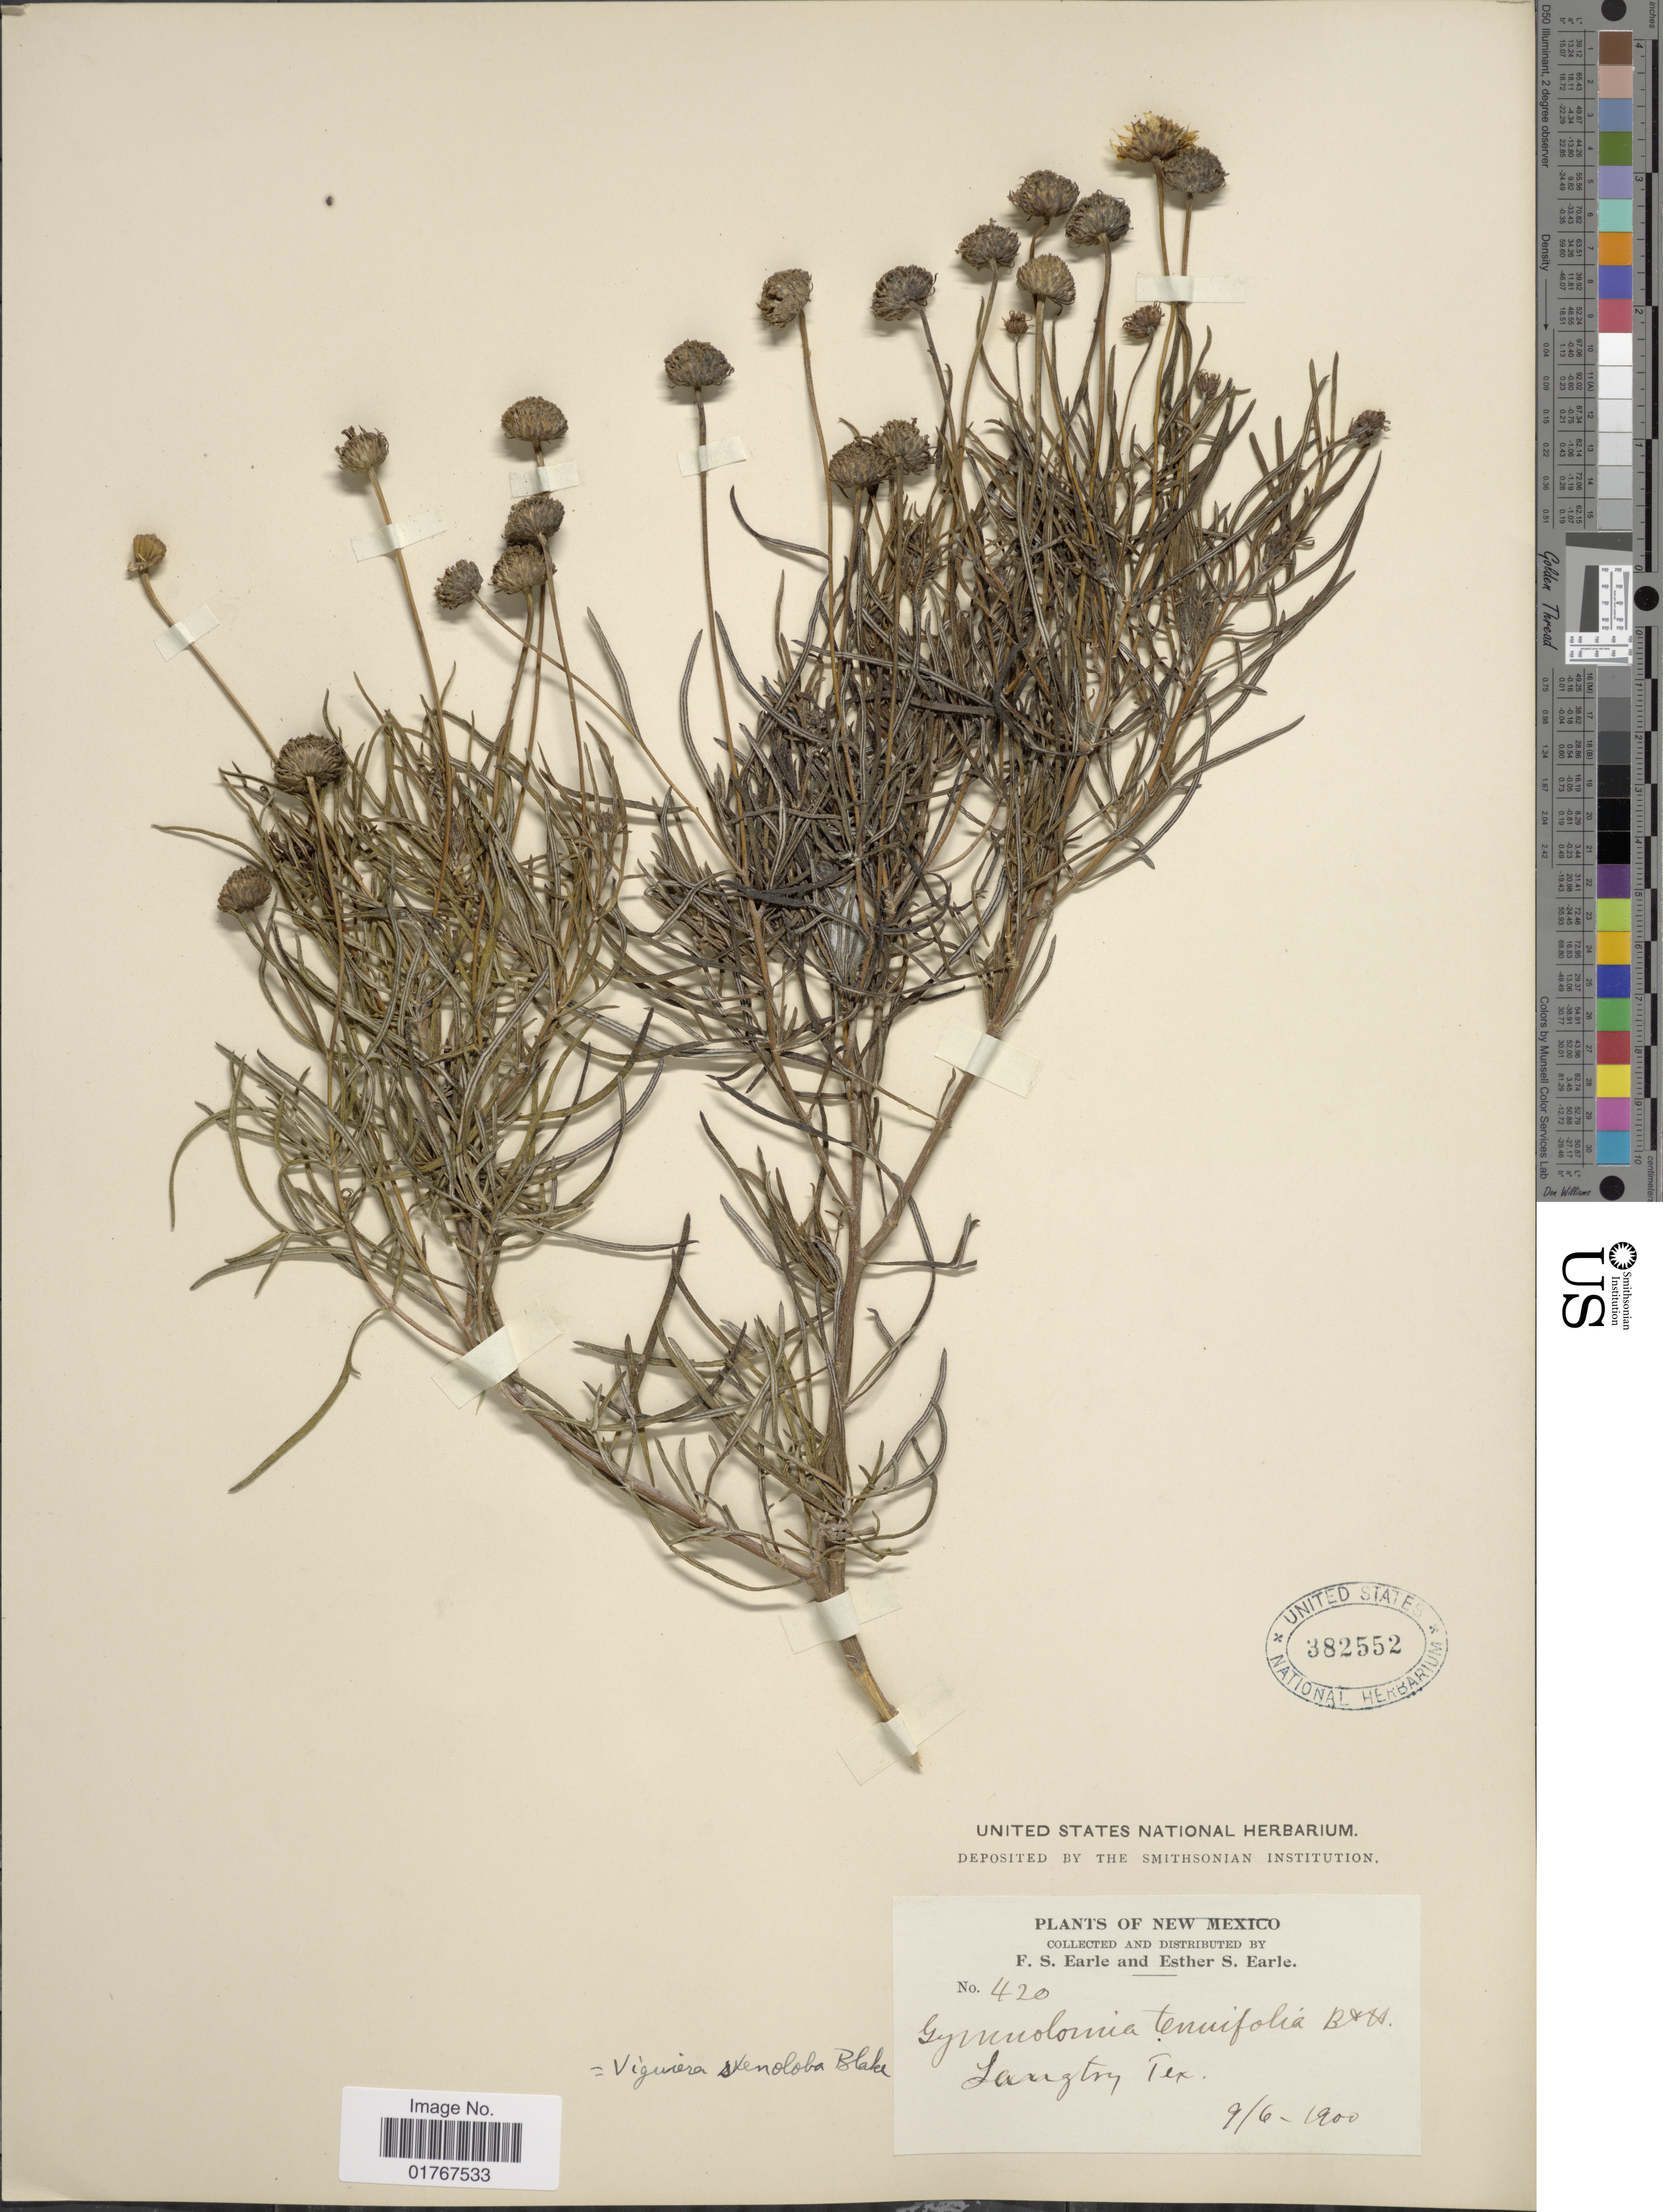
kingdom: Plantae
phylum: Tracheophyta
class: Magnoliopsida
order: Asterales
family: Asteraceae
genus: Viguiera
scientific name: Viguiera stenoloba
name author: S.F. Blake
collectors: F. S. Earle & E. S. Earle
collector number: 420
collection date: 1900-09-06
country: United States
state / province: Texas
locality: Langton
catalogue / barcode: US 382552